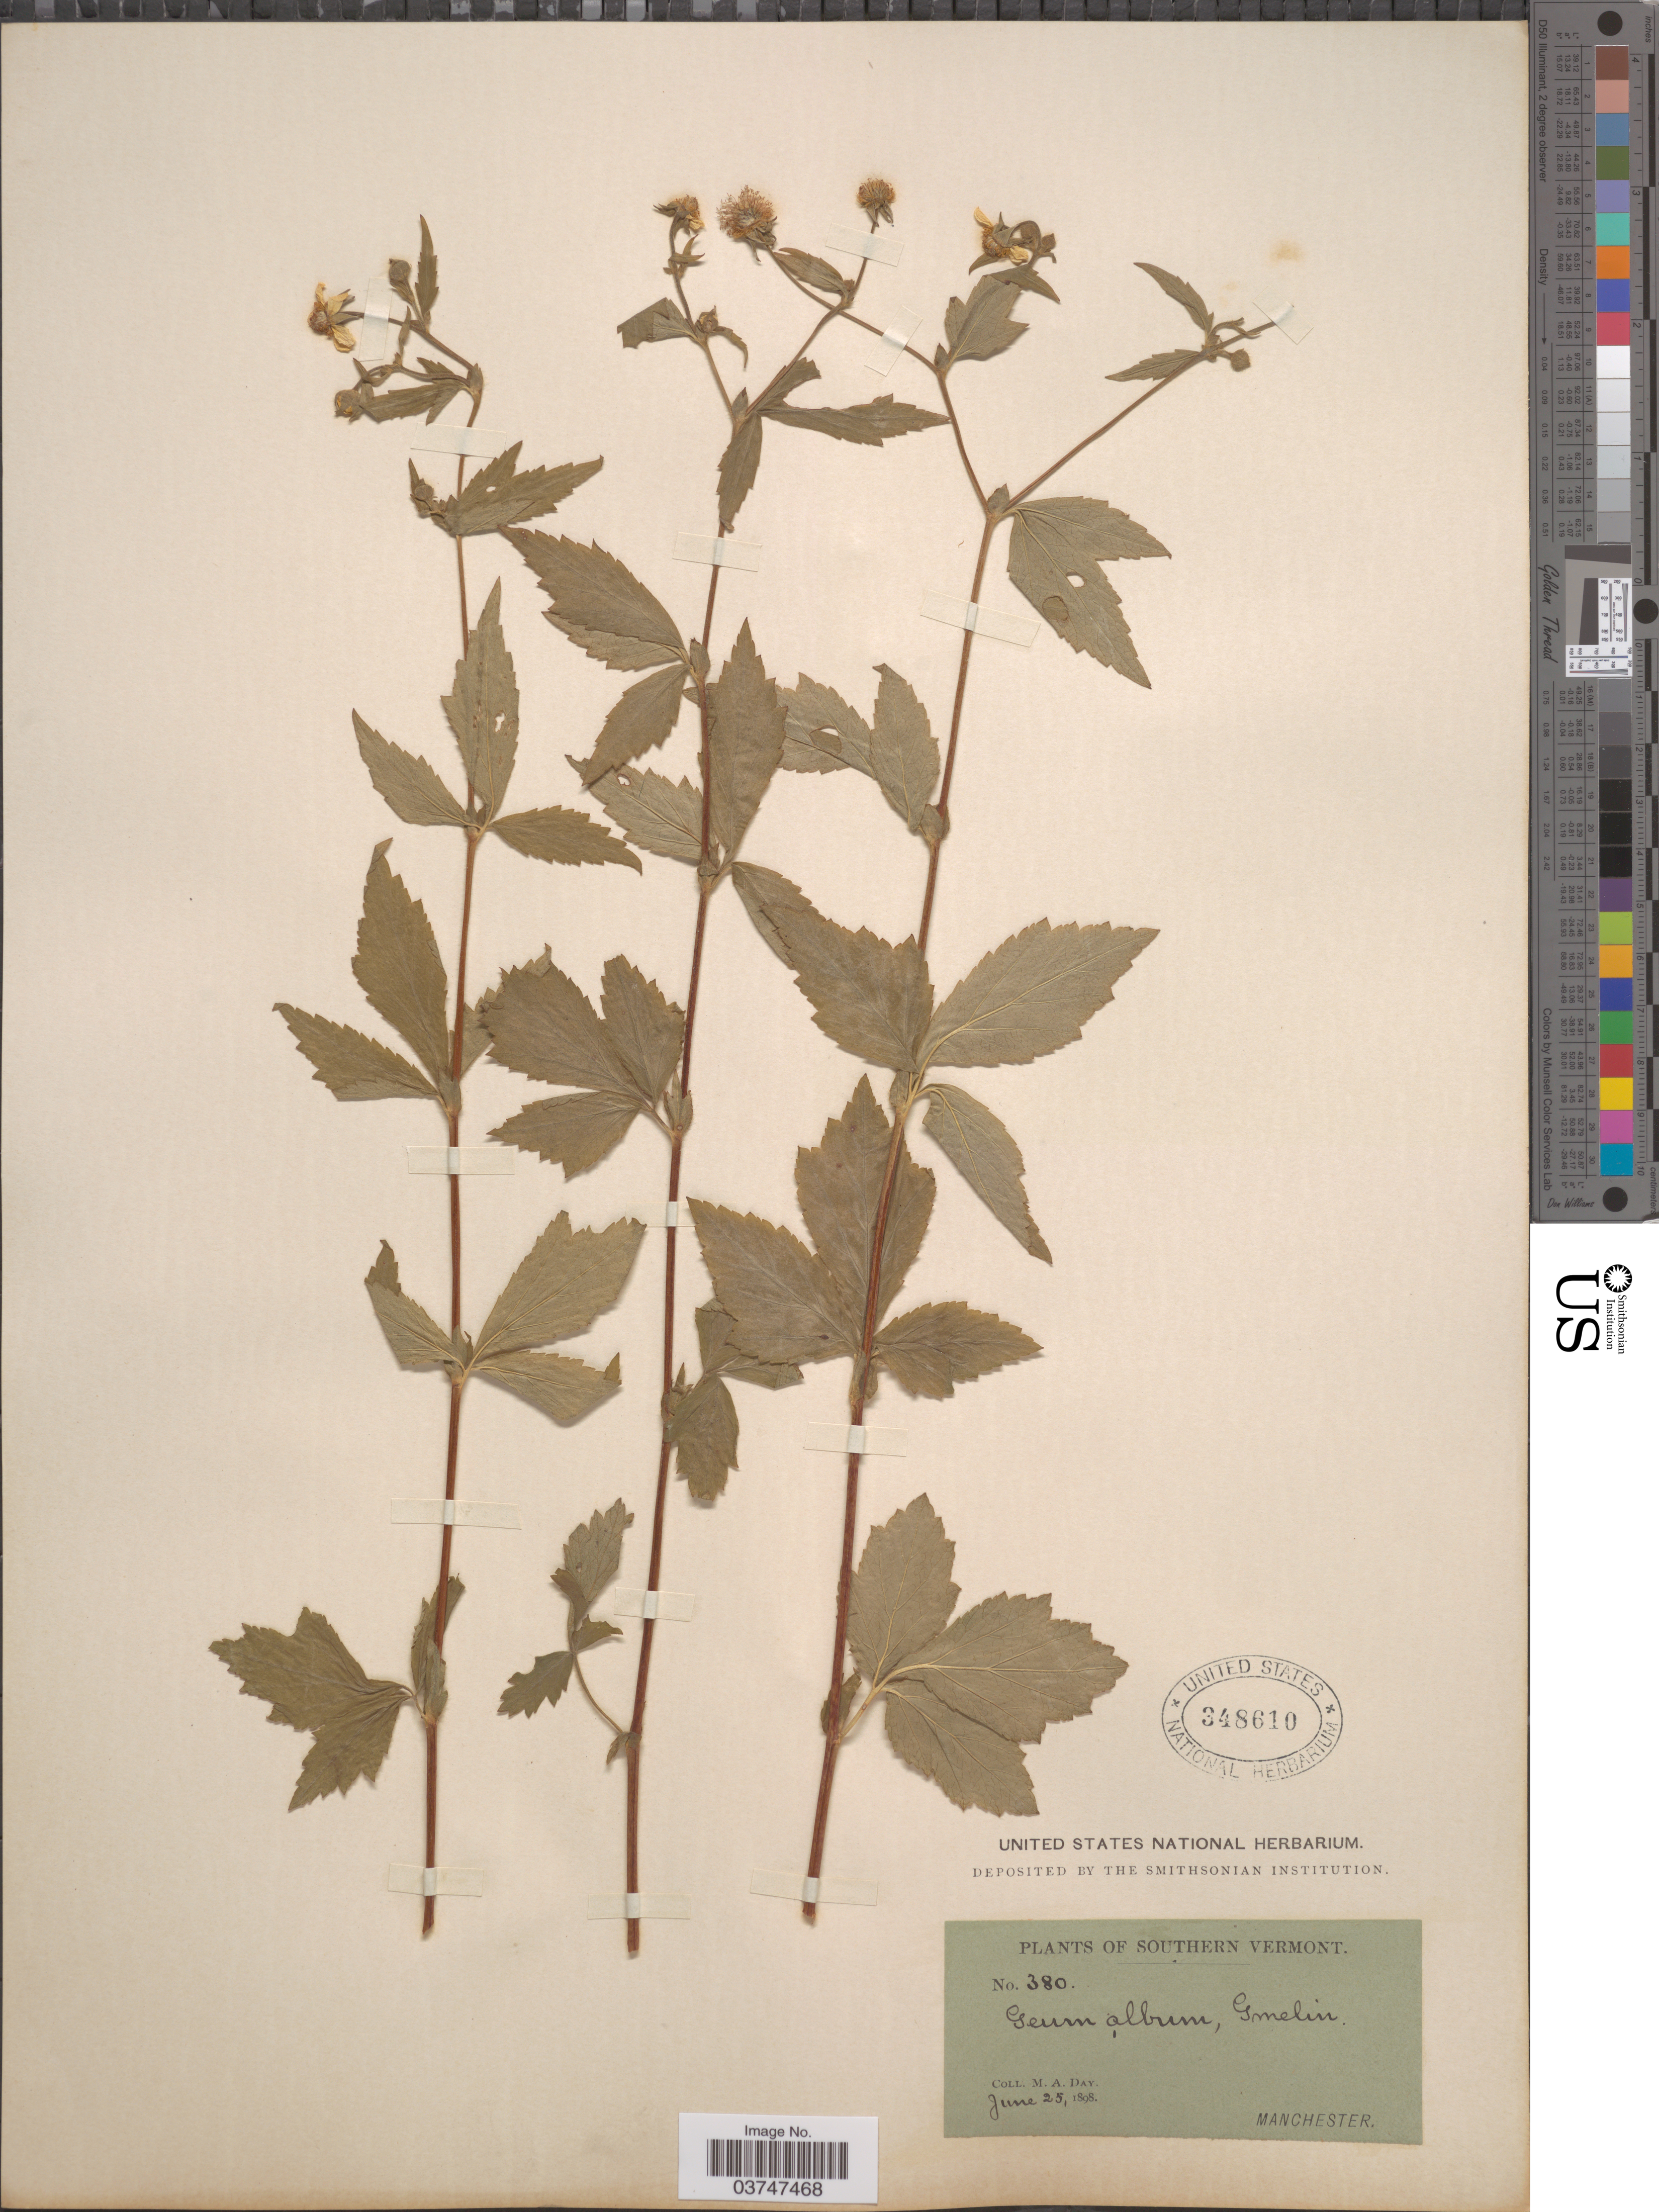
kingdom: Plantae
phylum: Tracheophyta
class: Magnoliopsida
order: Rosales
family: Rosaceae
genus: Geum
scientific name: Geum canadense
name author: Jacq.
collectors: M. Day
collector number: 380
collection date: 1898-06-25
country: United States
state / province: Vermont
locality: Southern Vermont. Manchester.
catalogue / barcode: US 348610